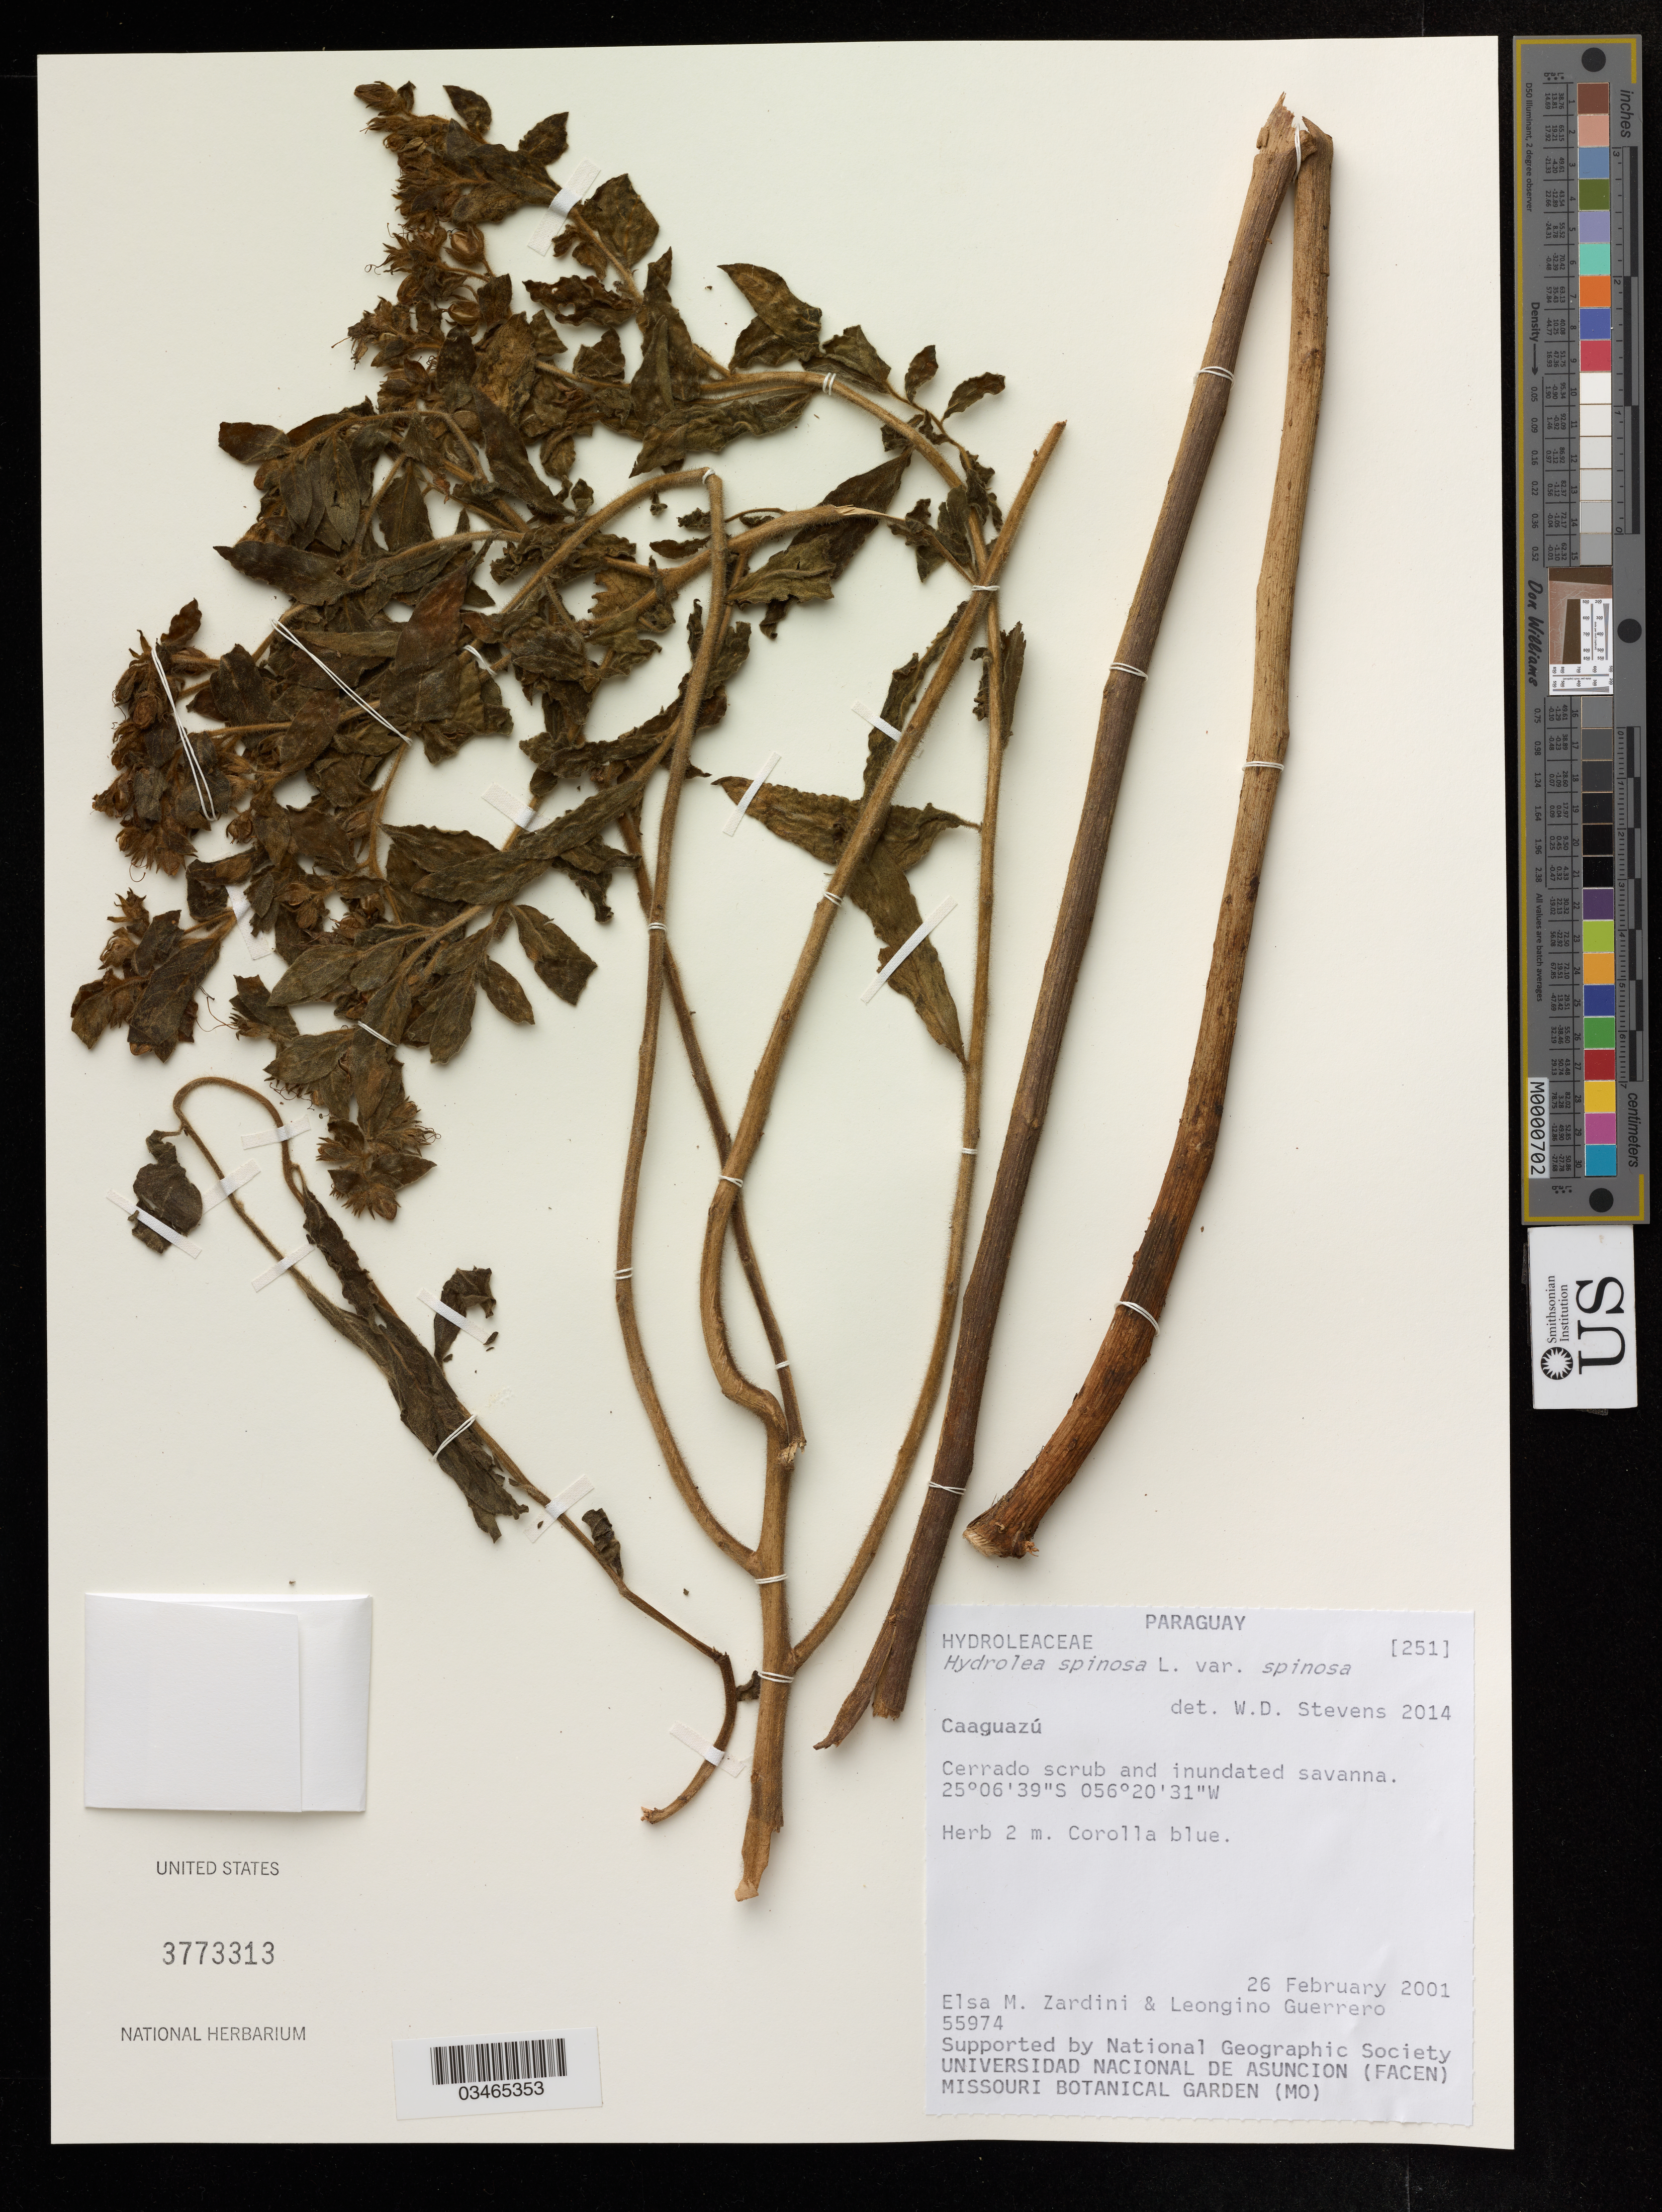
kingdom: Plantae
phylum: Tracheophyta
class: Magnoliopsida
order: Solanales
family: Hydroleaceae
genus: Hydrolea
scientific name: Hydrolea spinosa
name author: L.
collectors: E. Zardini & L. Guerrro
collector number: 55974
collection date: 2001-02-26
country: Paraguay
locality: Caaguazú. Cerrado scrub and inundated savanna.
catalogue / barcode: US 3773313